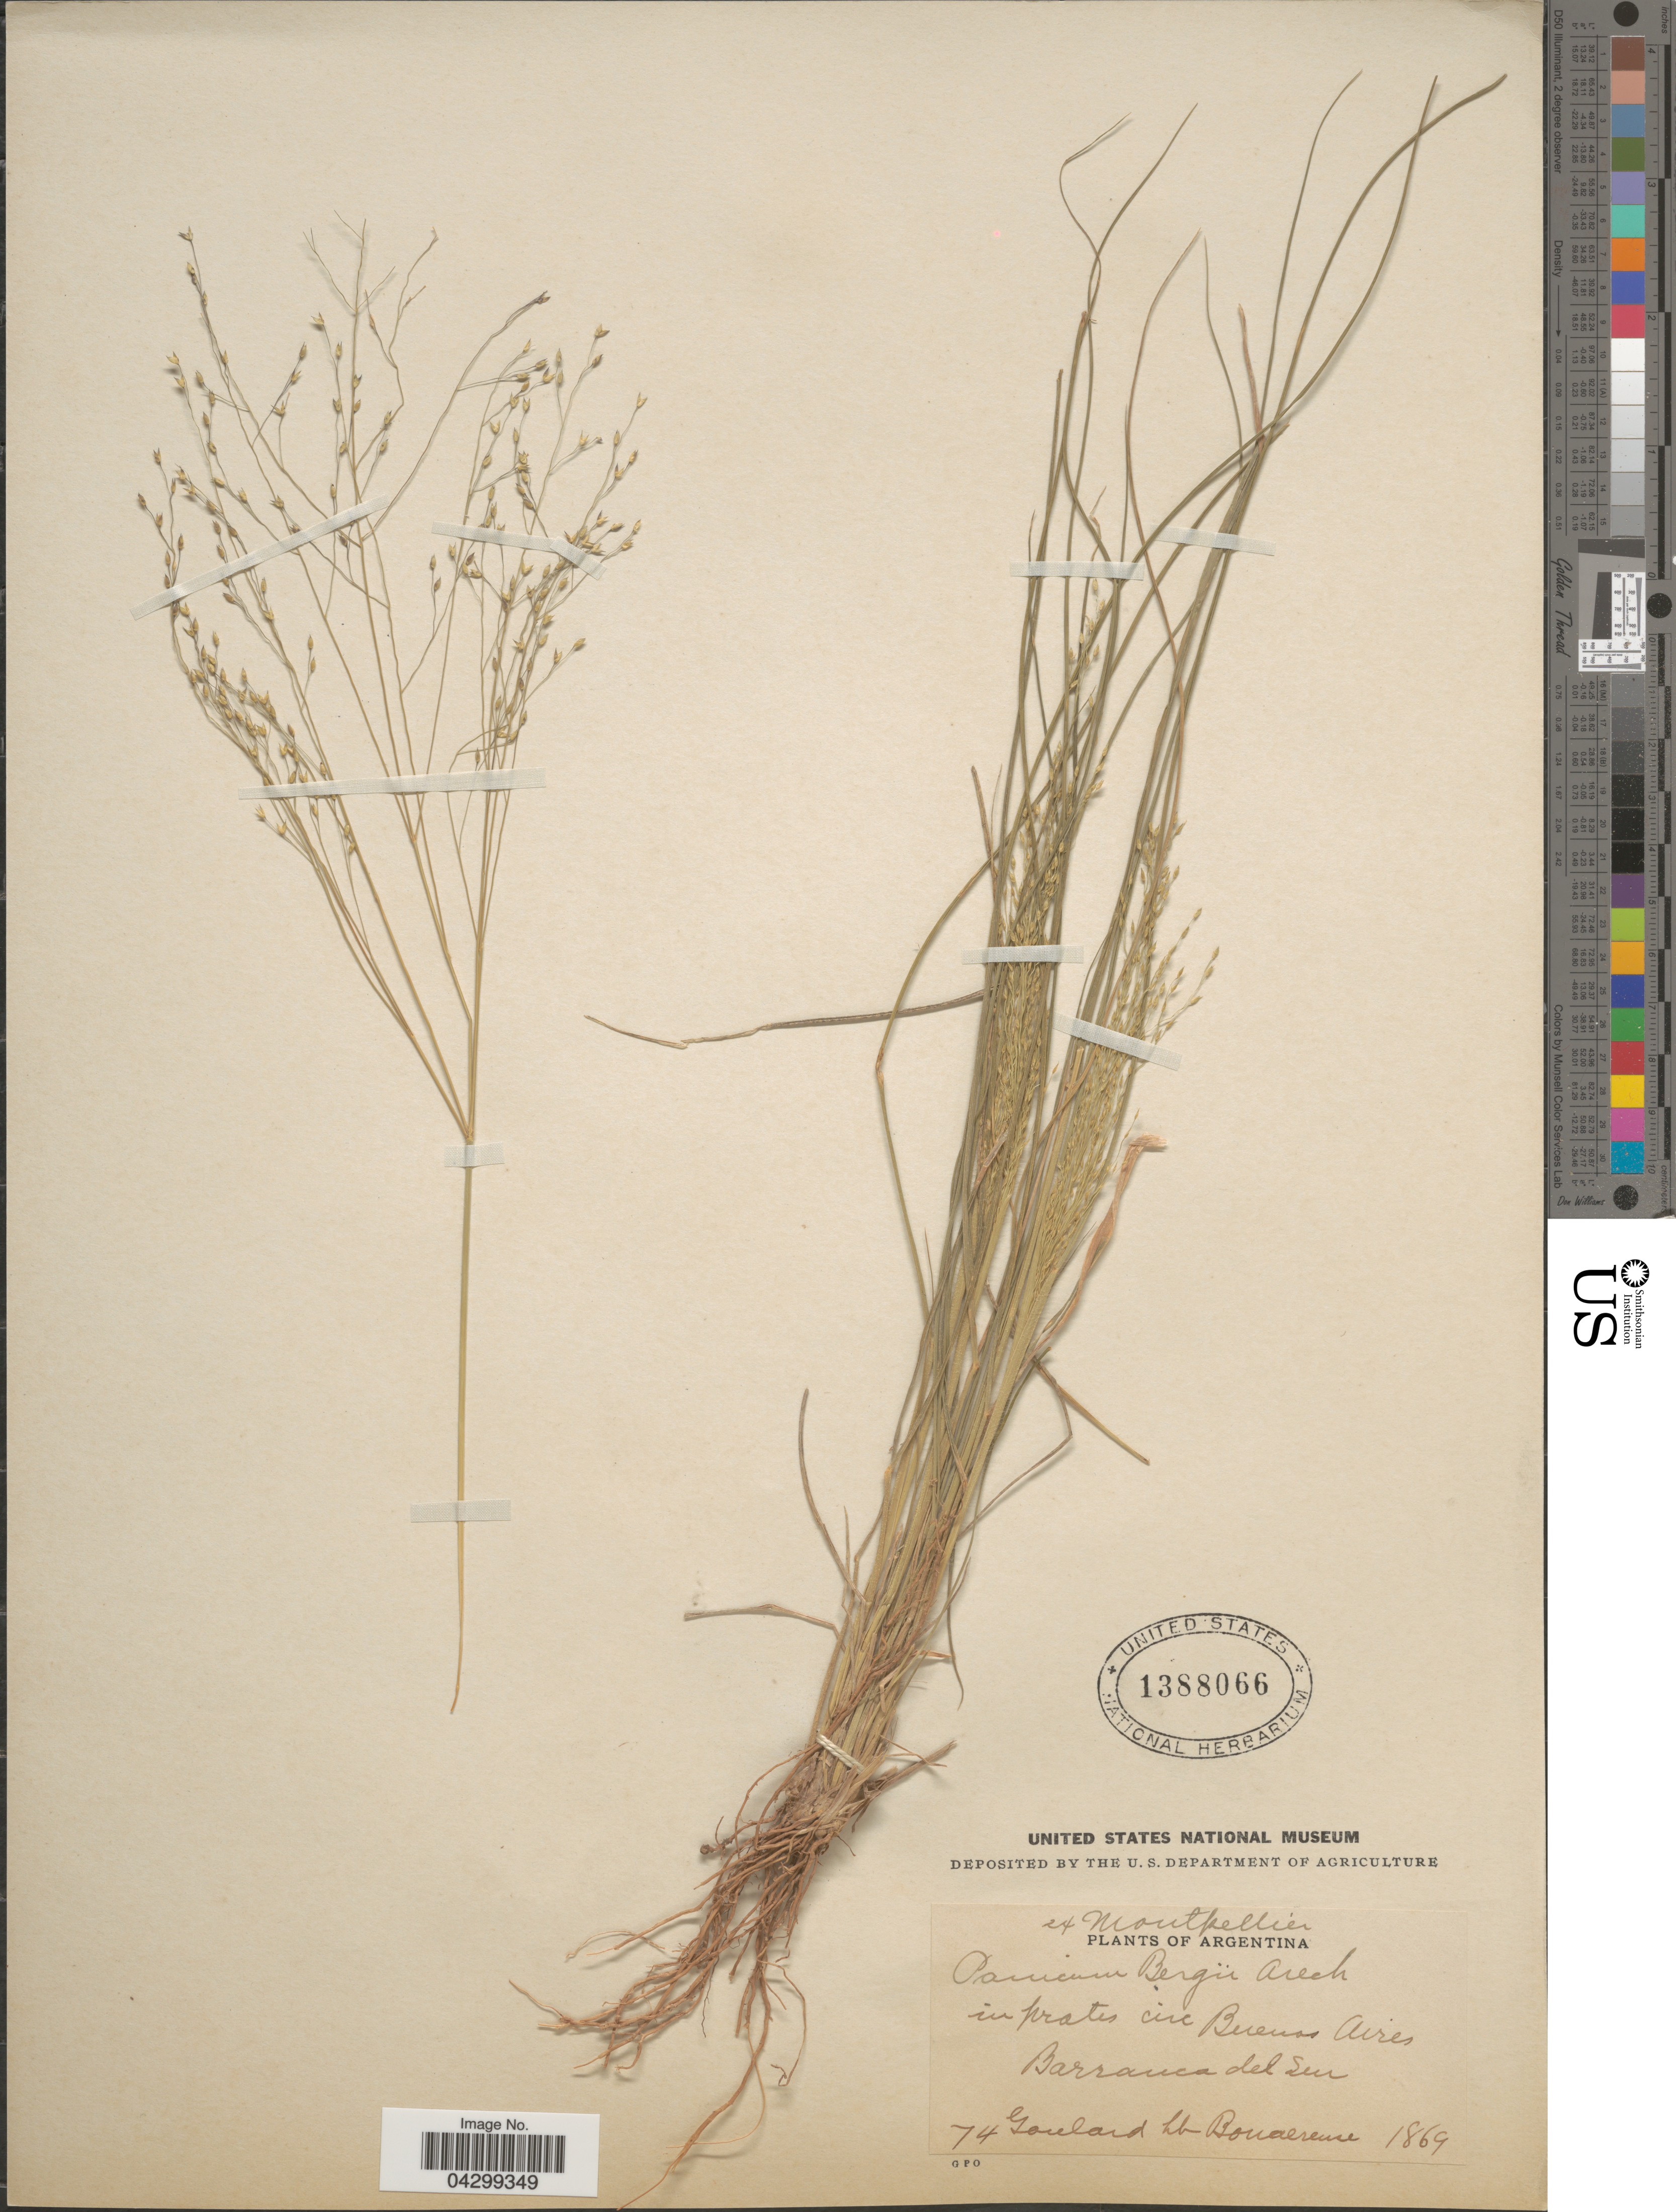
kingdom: Plantae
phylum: Tracheophyta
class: Liliopsida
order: Poales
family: Poaceae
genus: Panicum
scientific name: Panicum bergii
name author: Arechav.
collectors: Ex herb. Goulard Bonaereuse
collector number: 74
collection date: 1869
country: Argentina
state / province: Buenos Aires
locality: In pratis circ Buenos Aires. Barranca del Sur.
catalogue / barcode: US 1388066